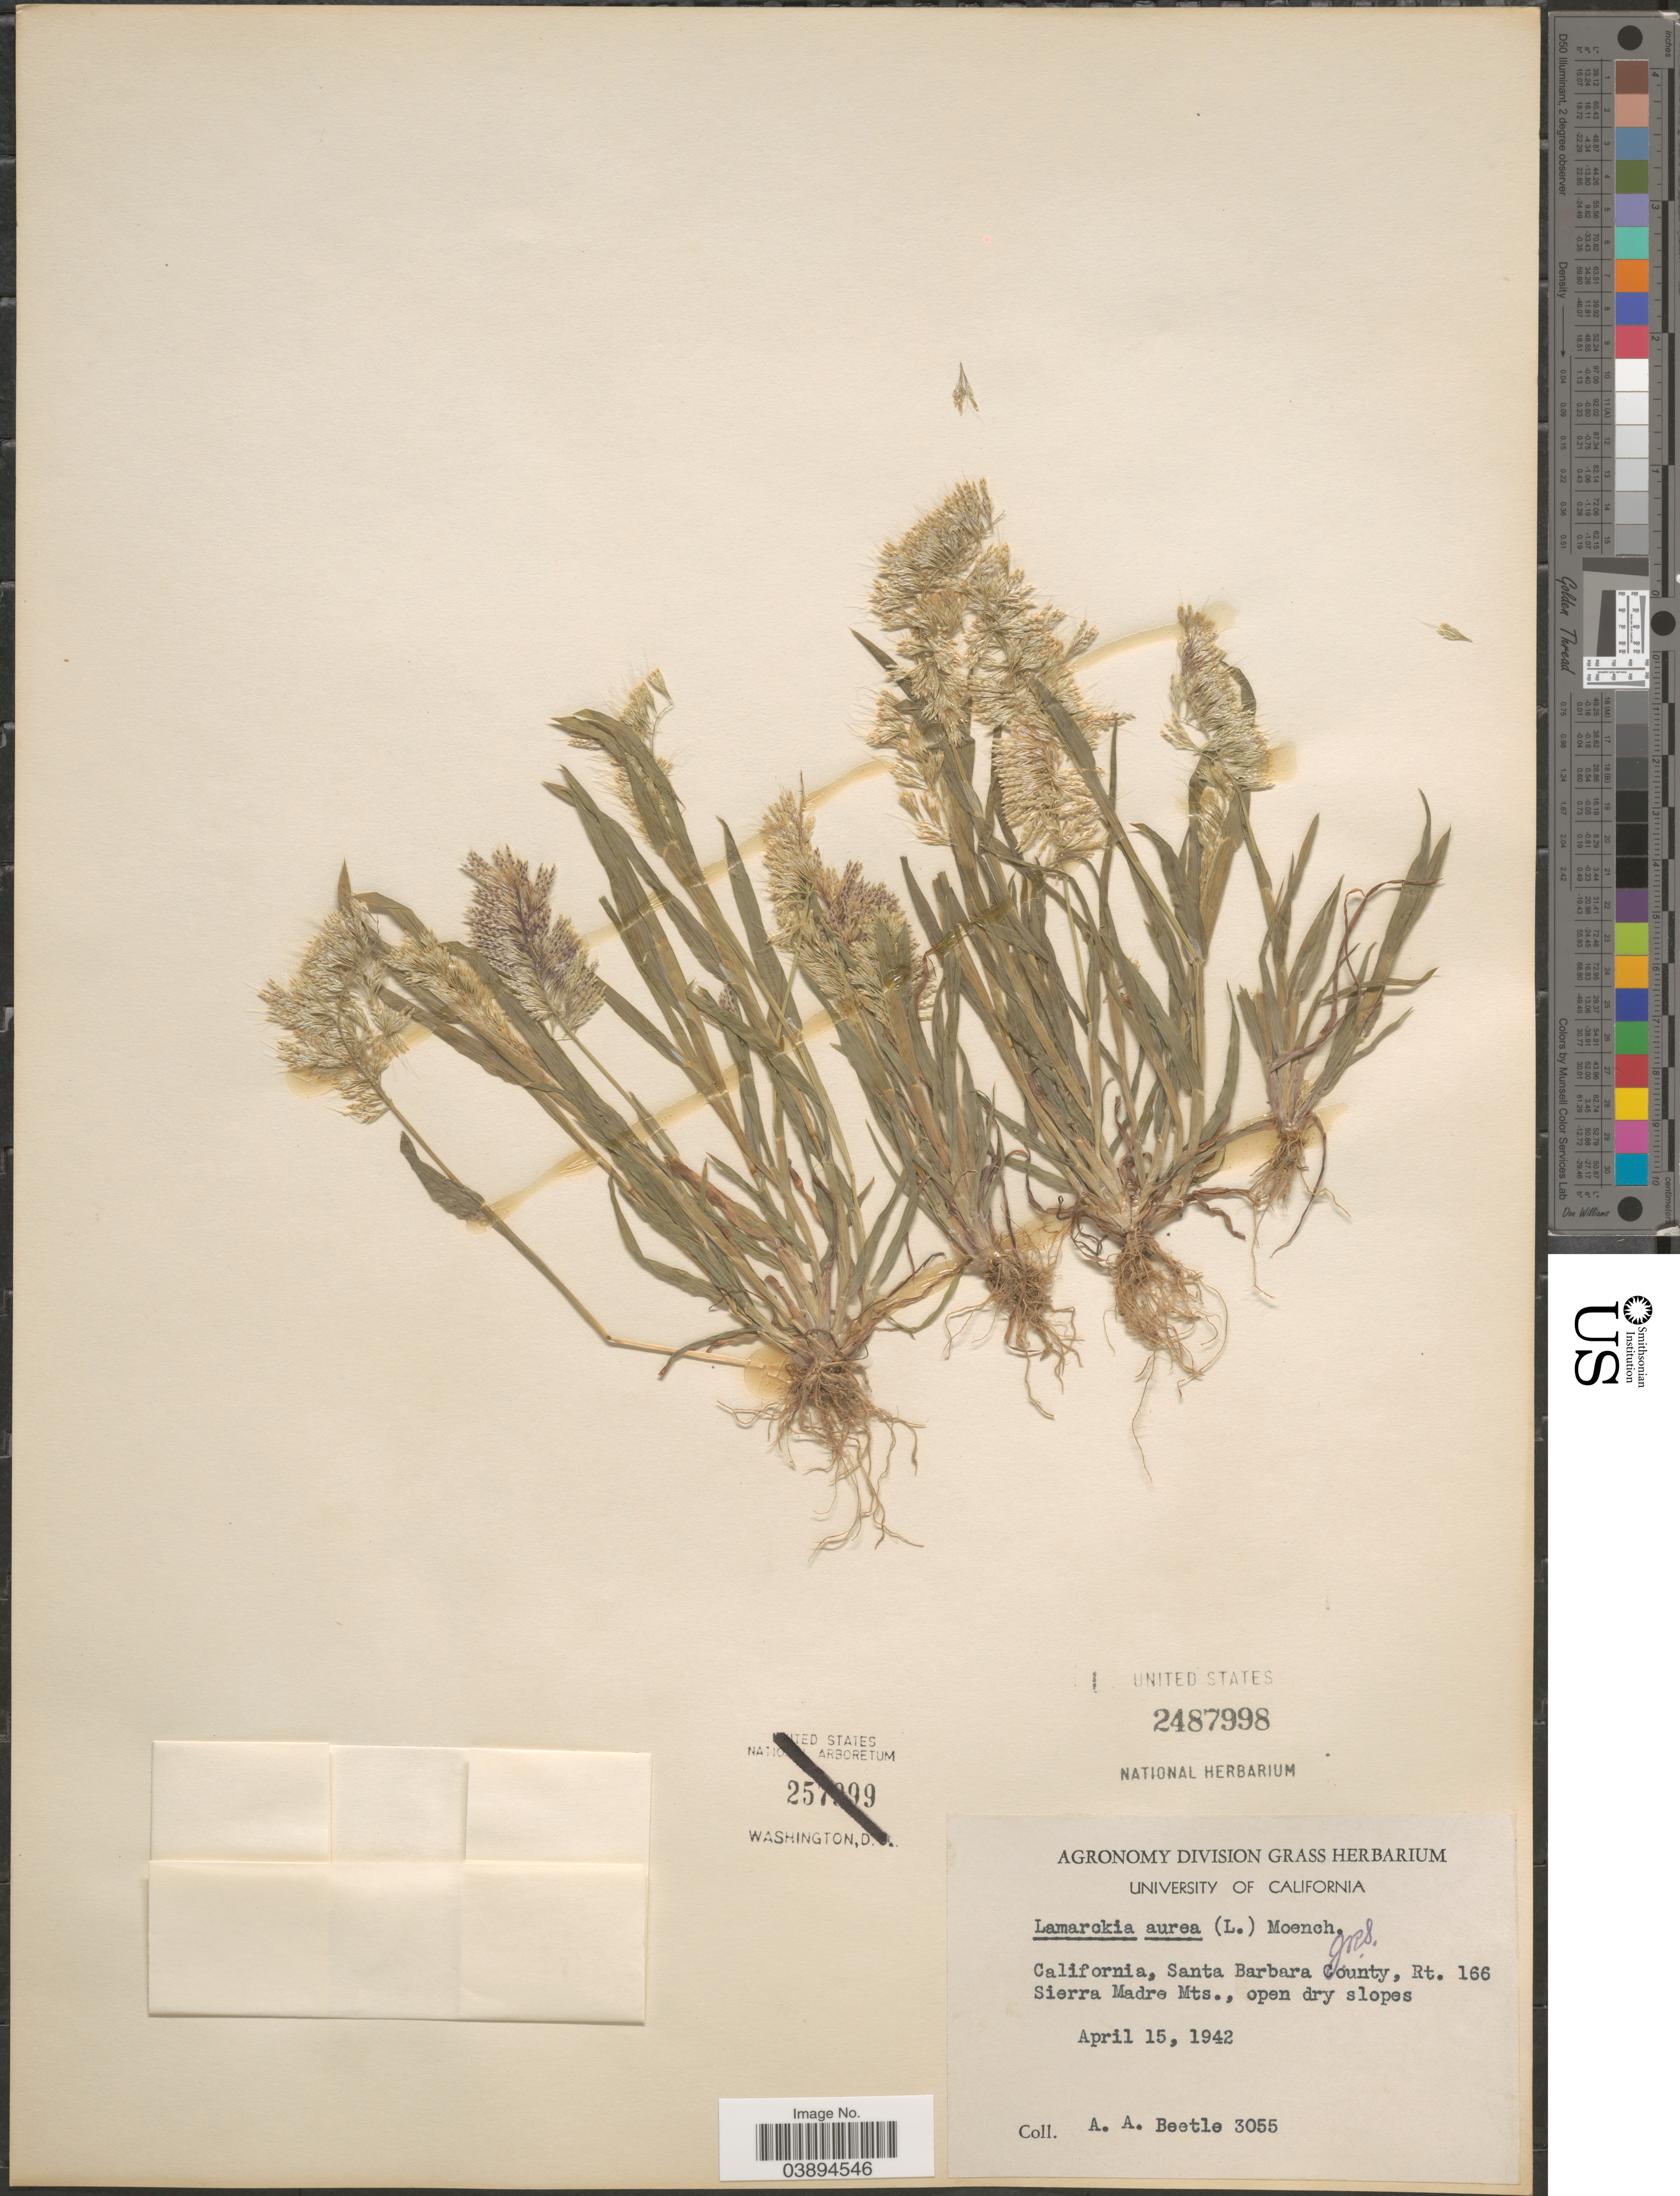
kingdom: Plantae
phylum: Tracheophyta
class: Liliopsida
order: Poales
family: Poaceae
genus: Lamarckia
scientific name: Lamarckia aurea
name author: (L.) Moench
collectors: A. A. Beetle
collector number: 3055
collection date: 1942-04-15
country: United States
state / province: California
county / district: Santa Barbara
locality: Santa Barbara County, Rt. 166 Sierra Madre Mts., open dry slopes.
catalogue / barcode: US 2487998